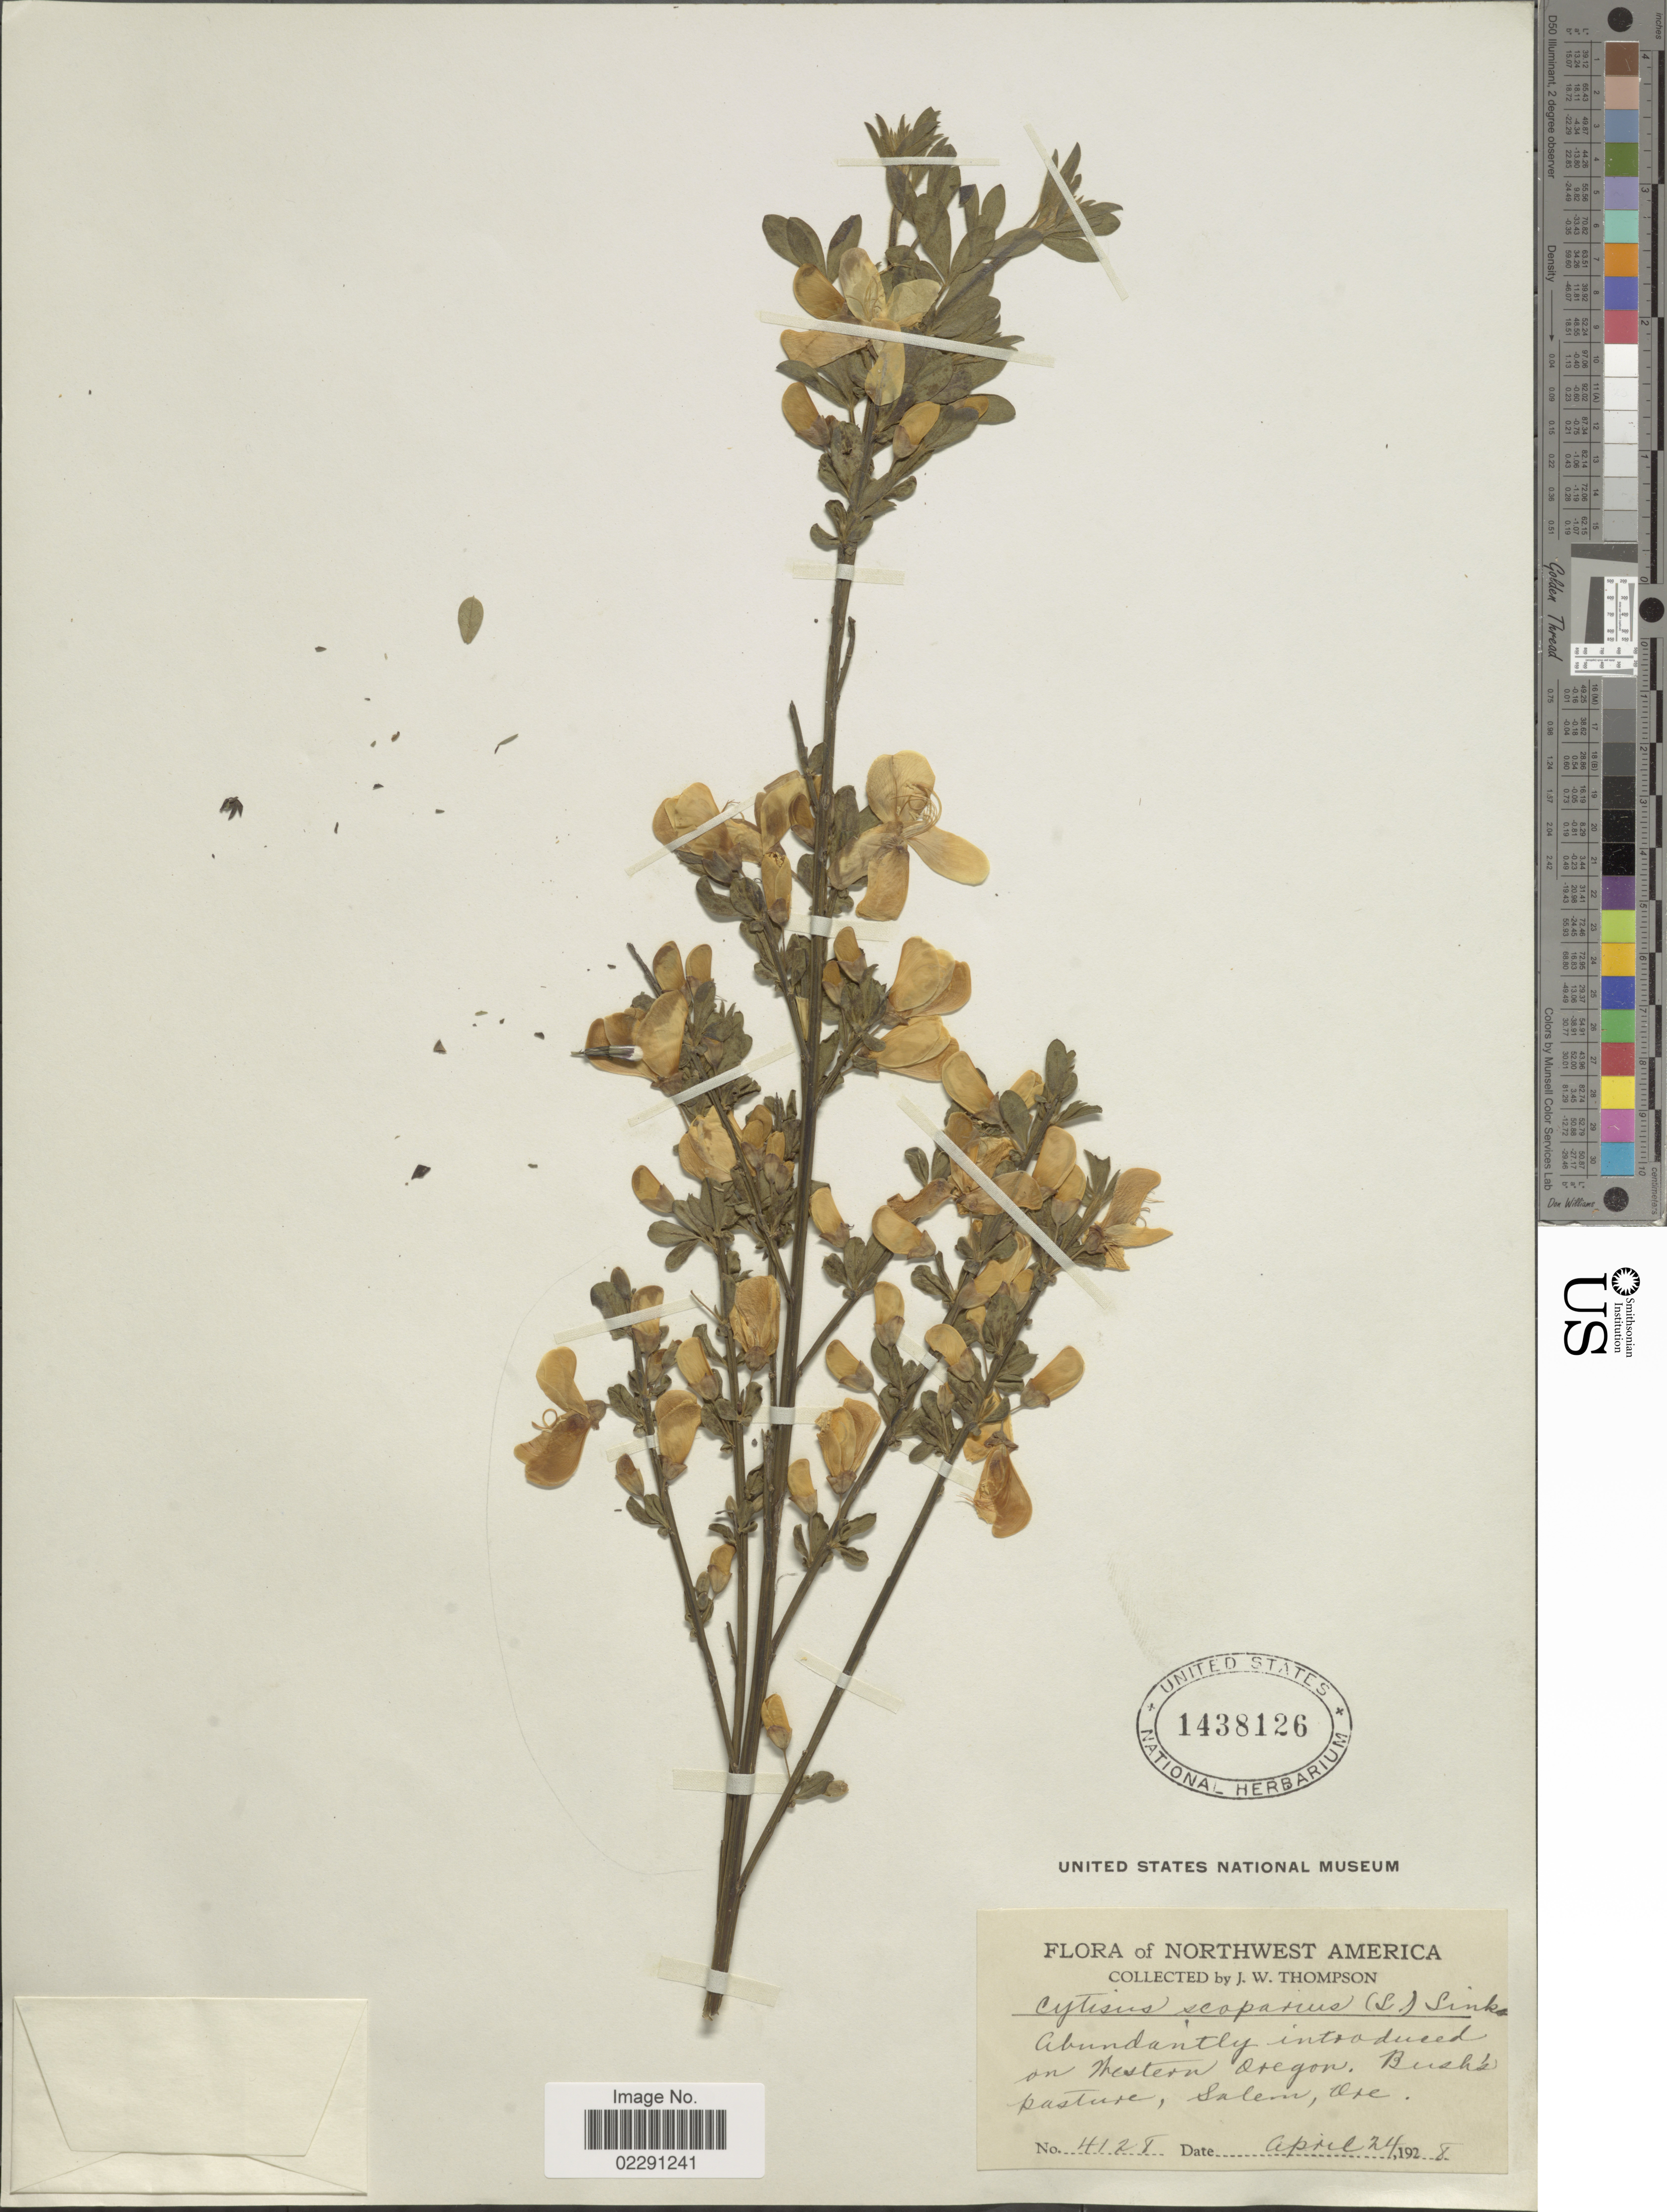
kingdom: Plantae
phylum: Tracheophyta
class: Magnoliopsida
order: Fabales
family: Fabaceae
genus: Cytisus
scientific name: Cytisus scoparius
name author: (L.) Link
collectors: J. W. Thompson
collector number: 4128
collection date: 1928-04-21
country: United States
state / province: Oregon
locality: Western Oregon, Bush's pasture, Salem.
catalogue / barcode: US 1438126